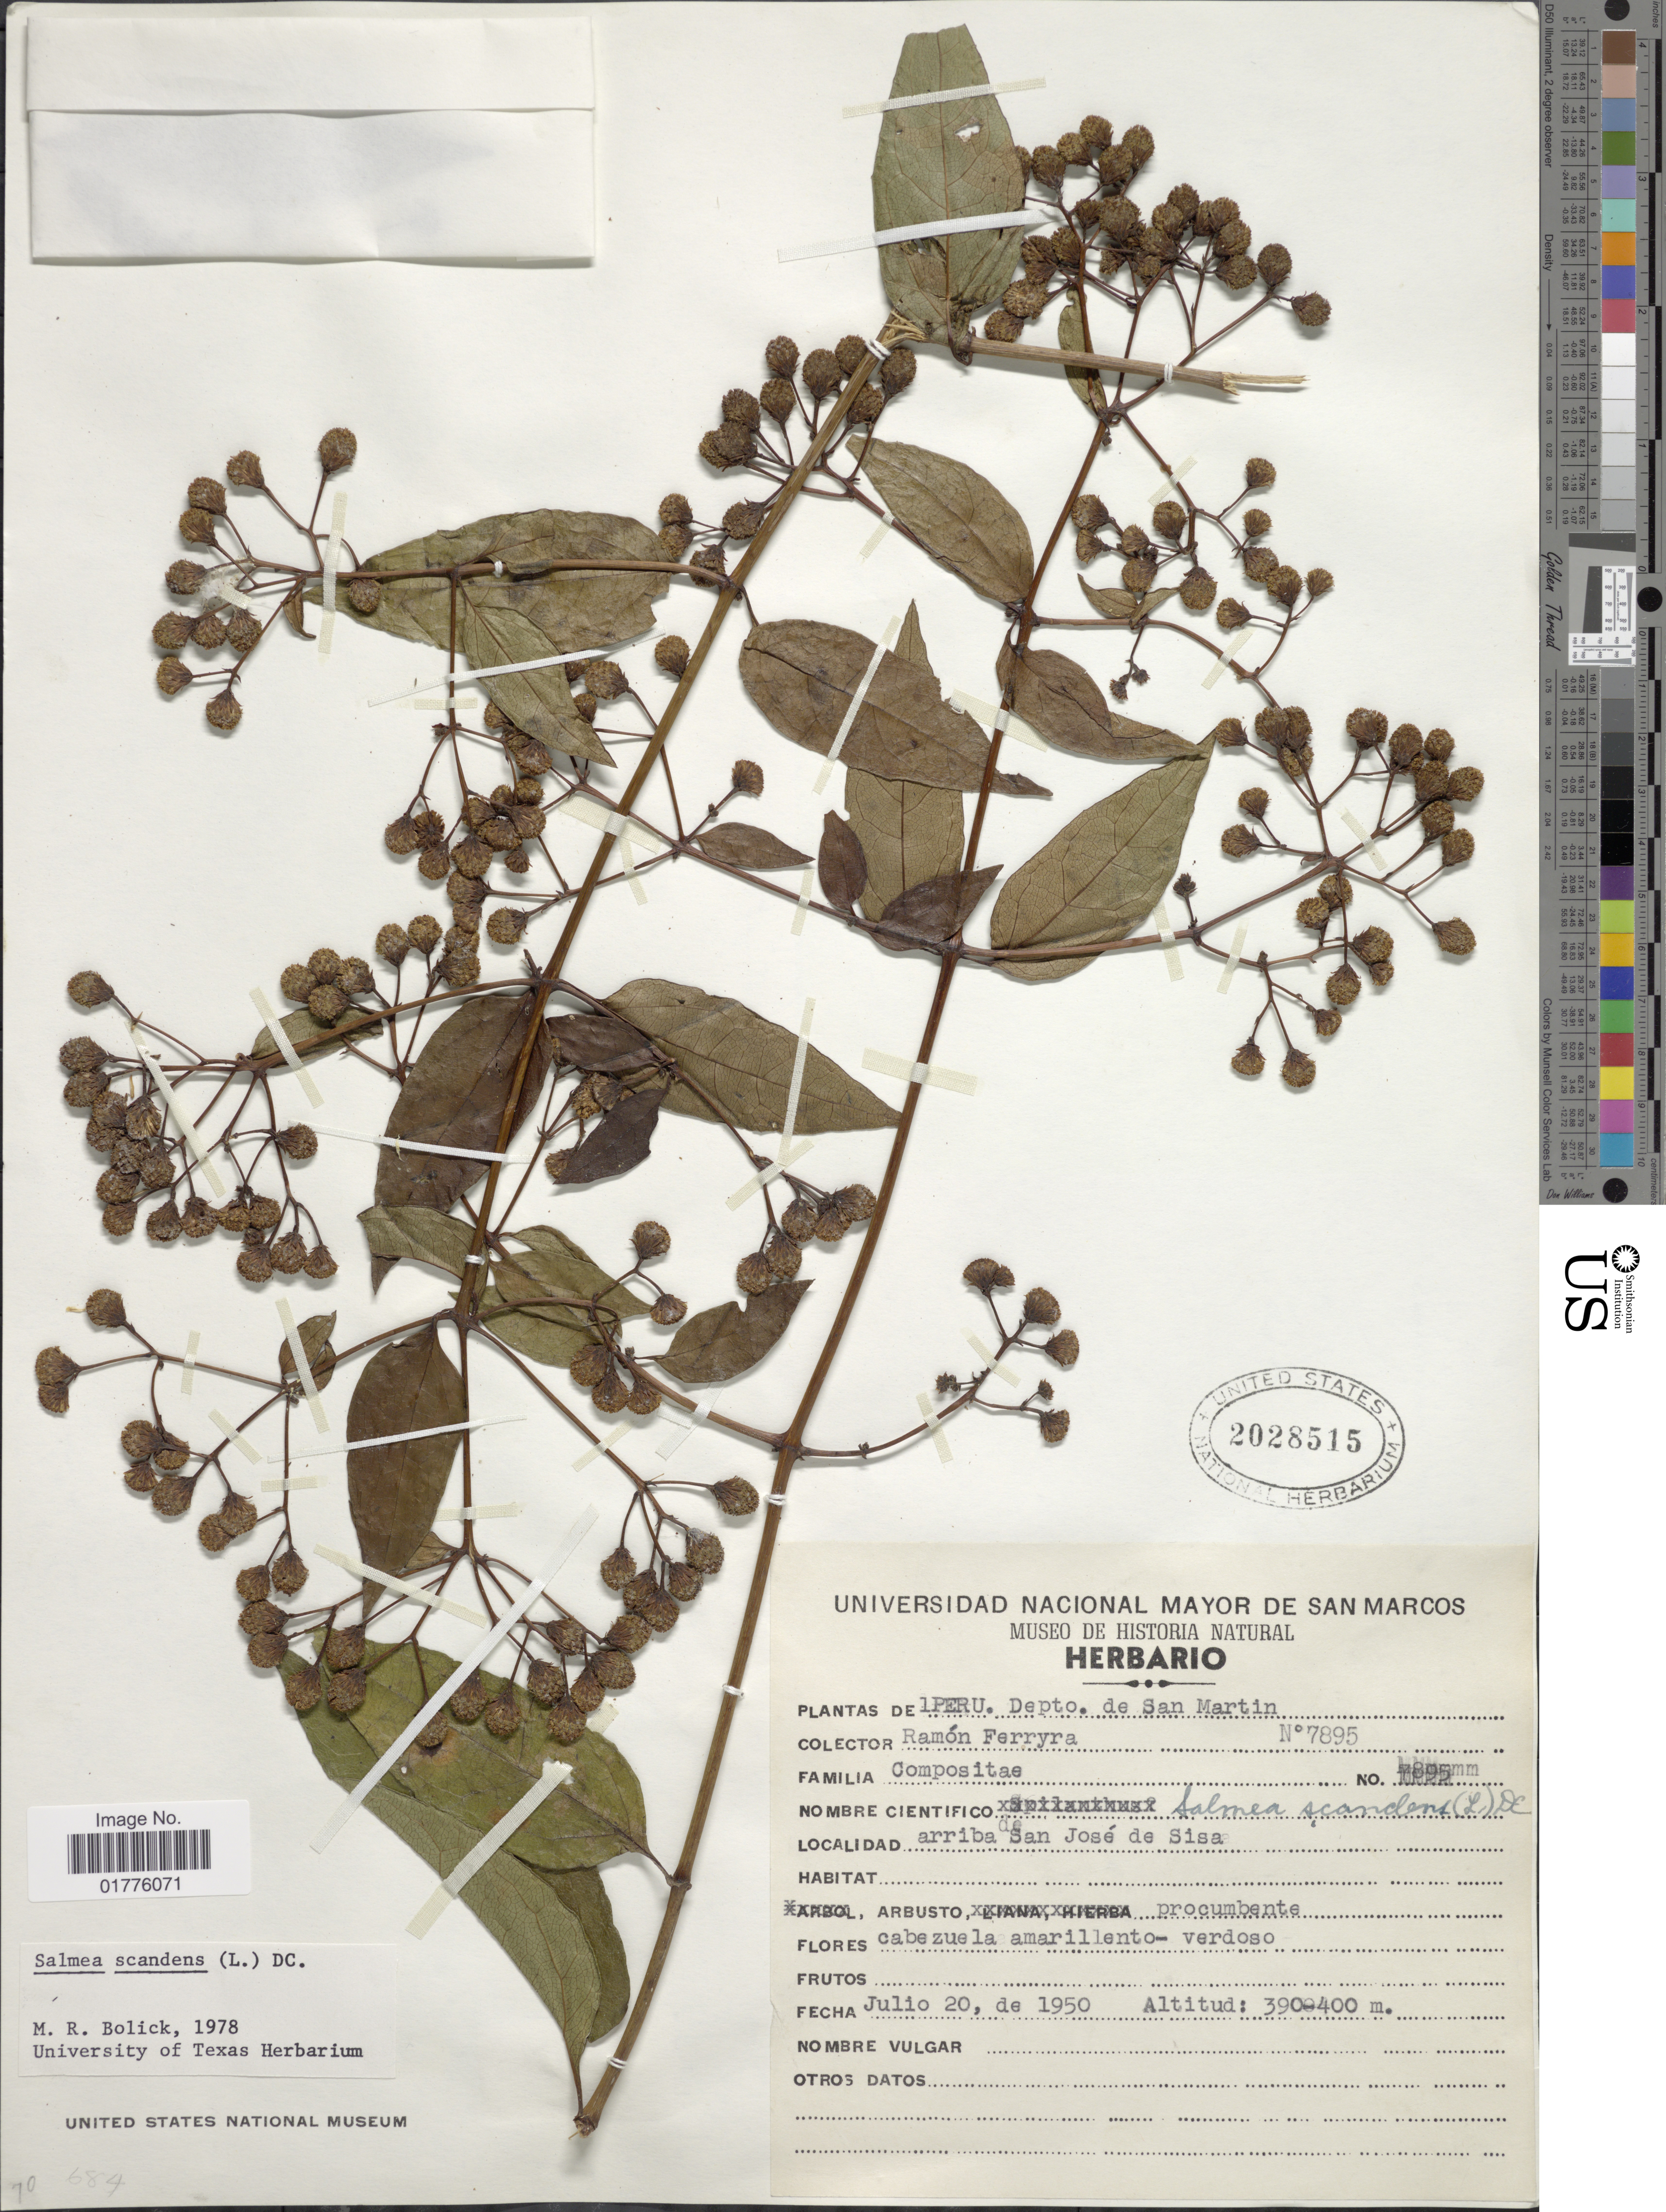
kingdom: Plantae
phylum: Tracheophyta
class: Magnoliopsida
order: Asterales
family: Asteraceae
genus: Salmea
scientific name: Salmea scandens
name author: (L.) DC.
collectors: R. A. Ferreyra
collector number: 7895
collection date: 1950-07-20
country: Peru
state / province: San Martín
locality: Peru. Depto. de San Martin. arriba de San Jose de Sisa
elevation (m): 390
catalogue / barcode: US 2028515